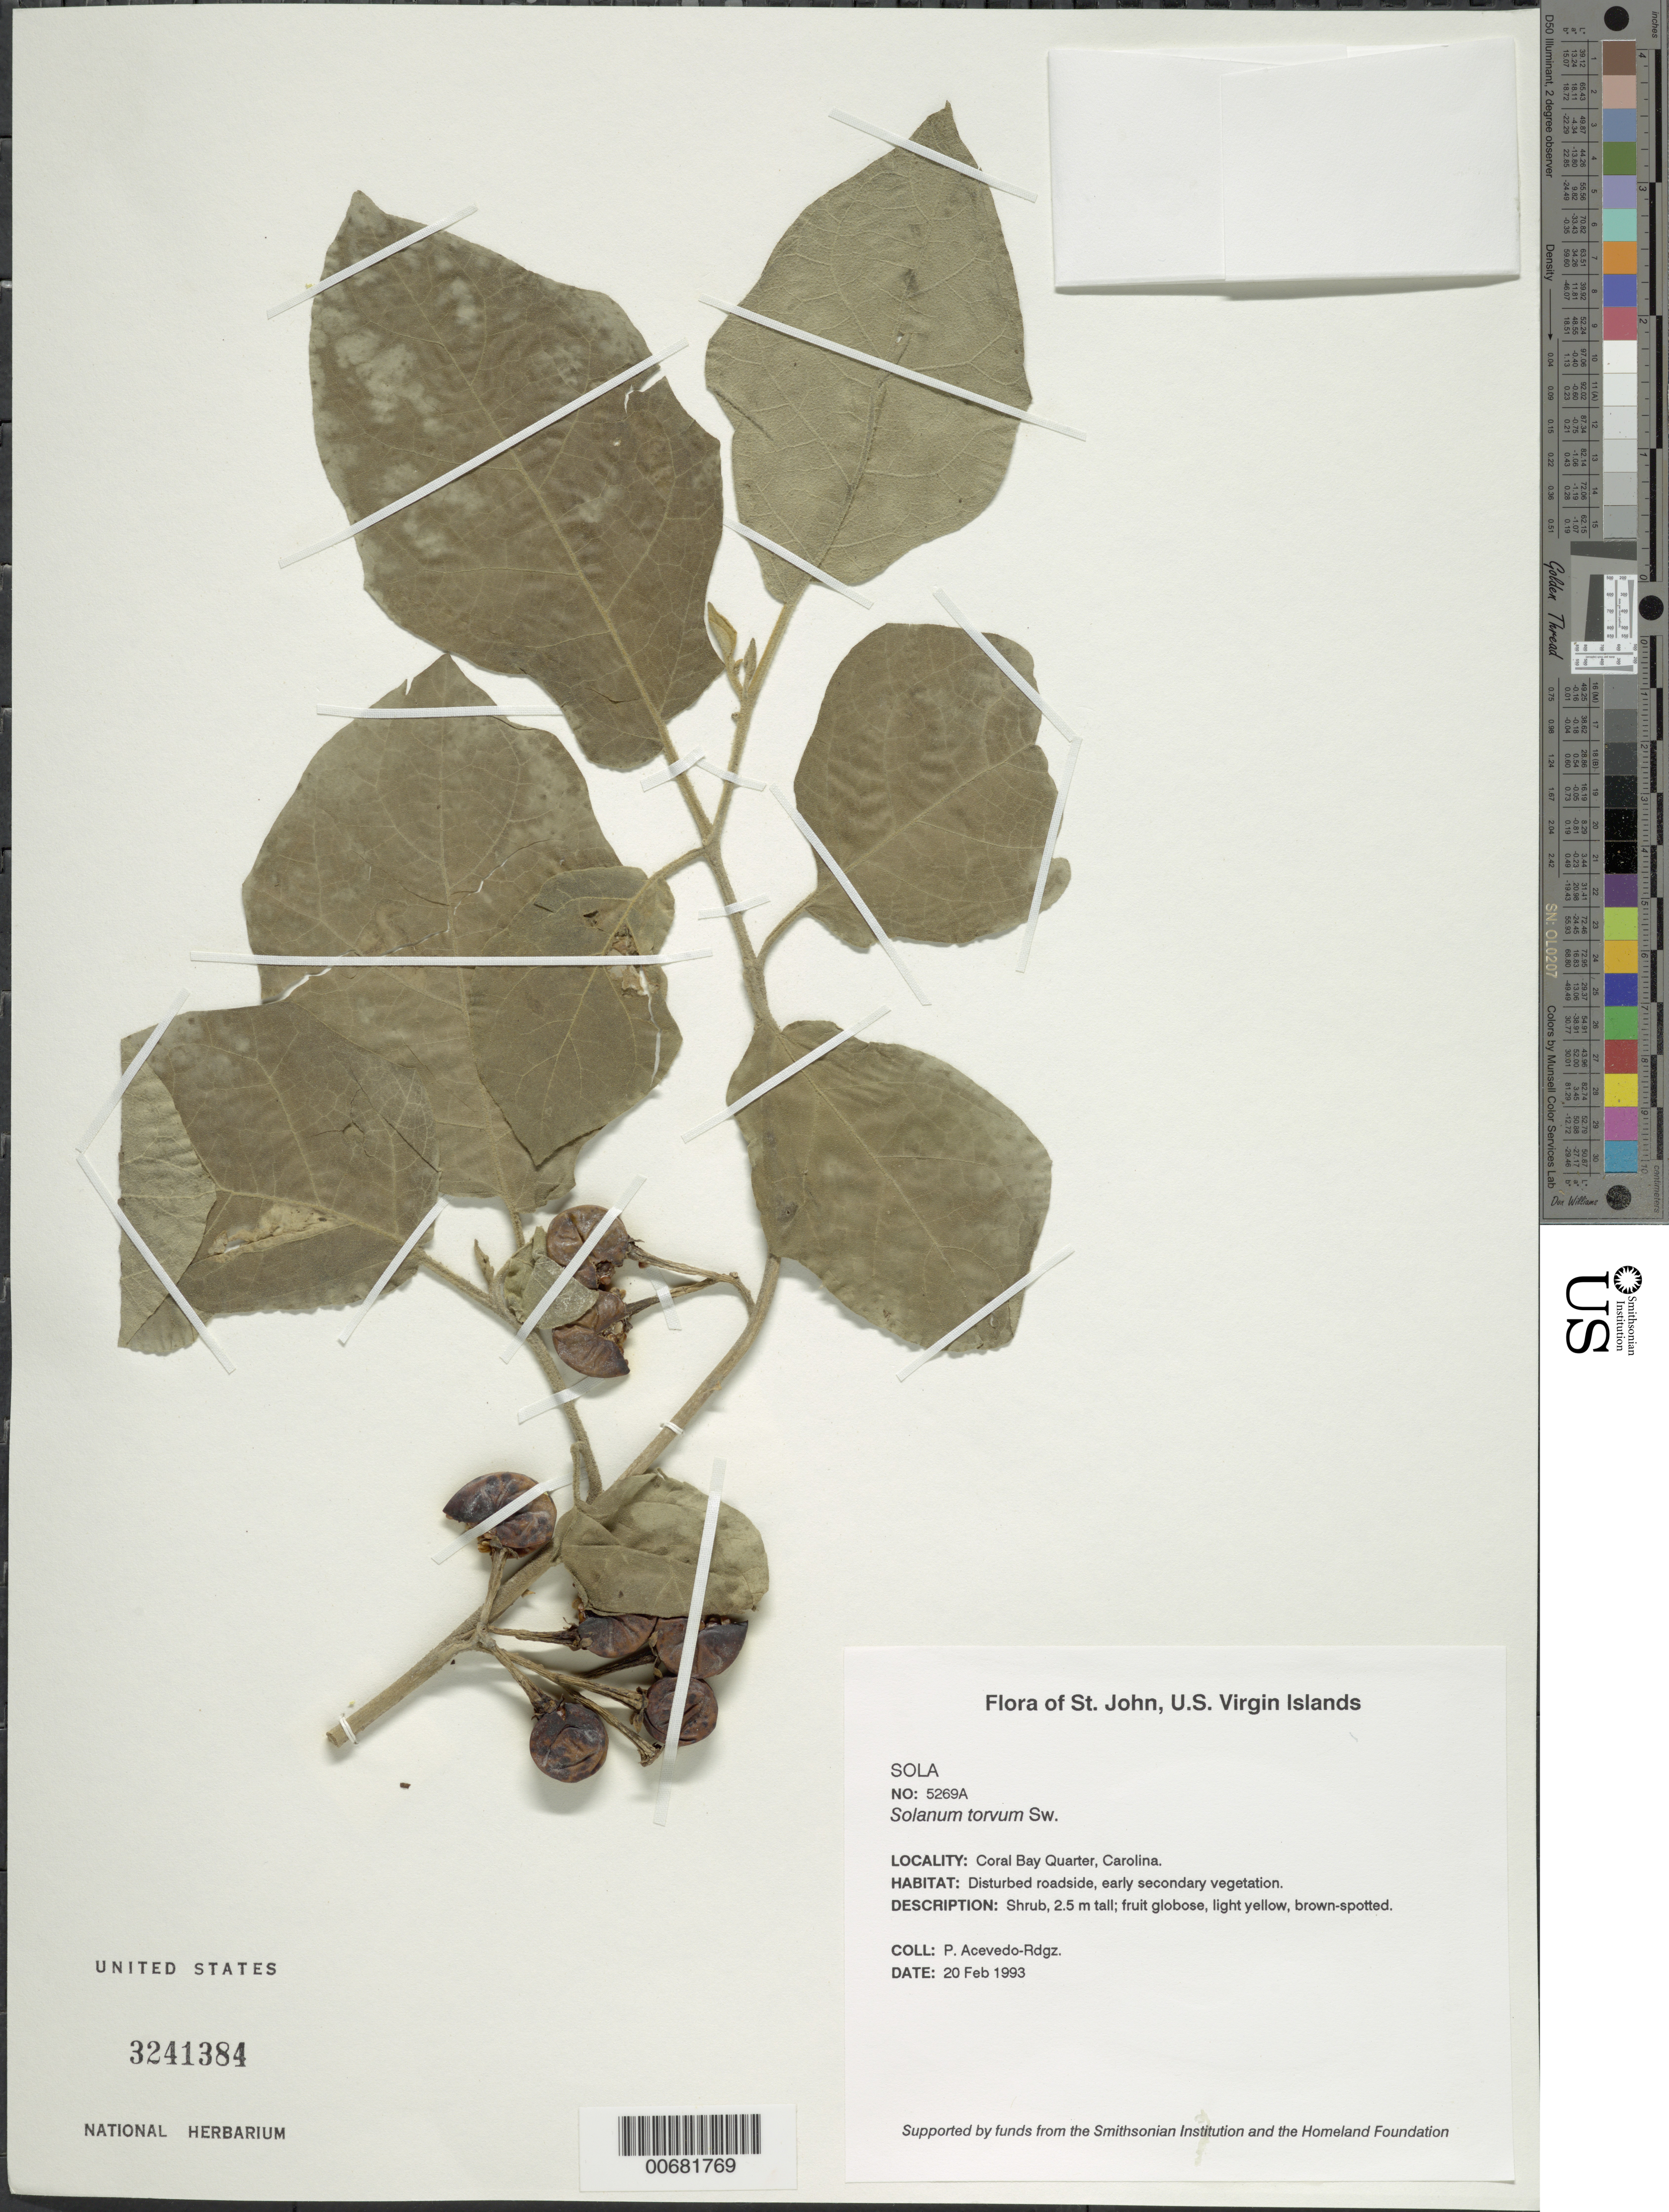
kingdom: Plantae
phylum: Tracheophyta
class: Magnoliopsida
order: Solanales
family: Solanaceae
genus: Solanum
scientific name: Solanum torvum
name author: Sw.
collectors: P. Acevedo-Rodr.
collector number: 5269 A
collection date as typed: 20 Feb 1993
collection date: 1993-02-20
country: U.S. Virgin Islands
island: St. John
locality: Coral Bay Quarter; Carolina.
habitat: Disturbed roadside, early secondary vegetation.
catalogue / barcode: US 3241384